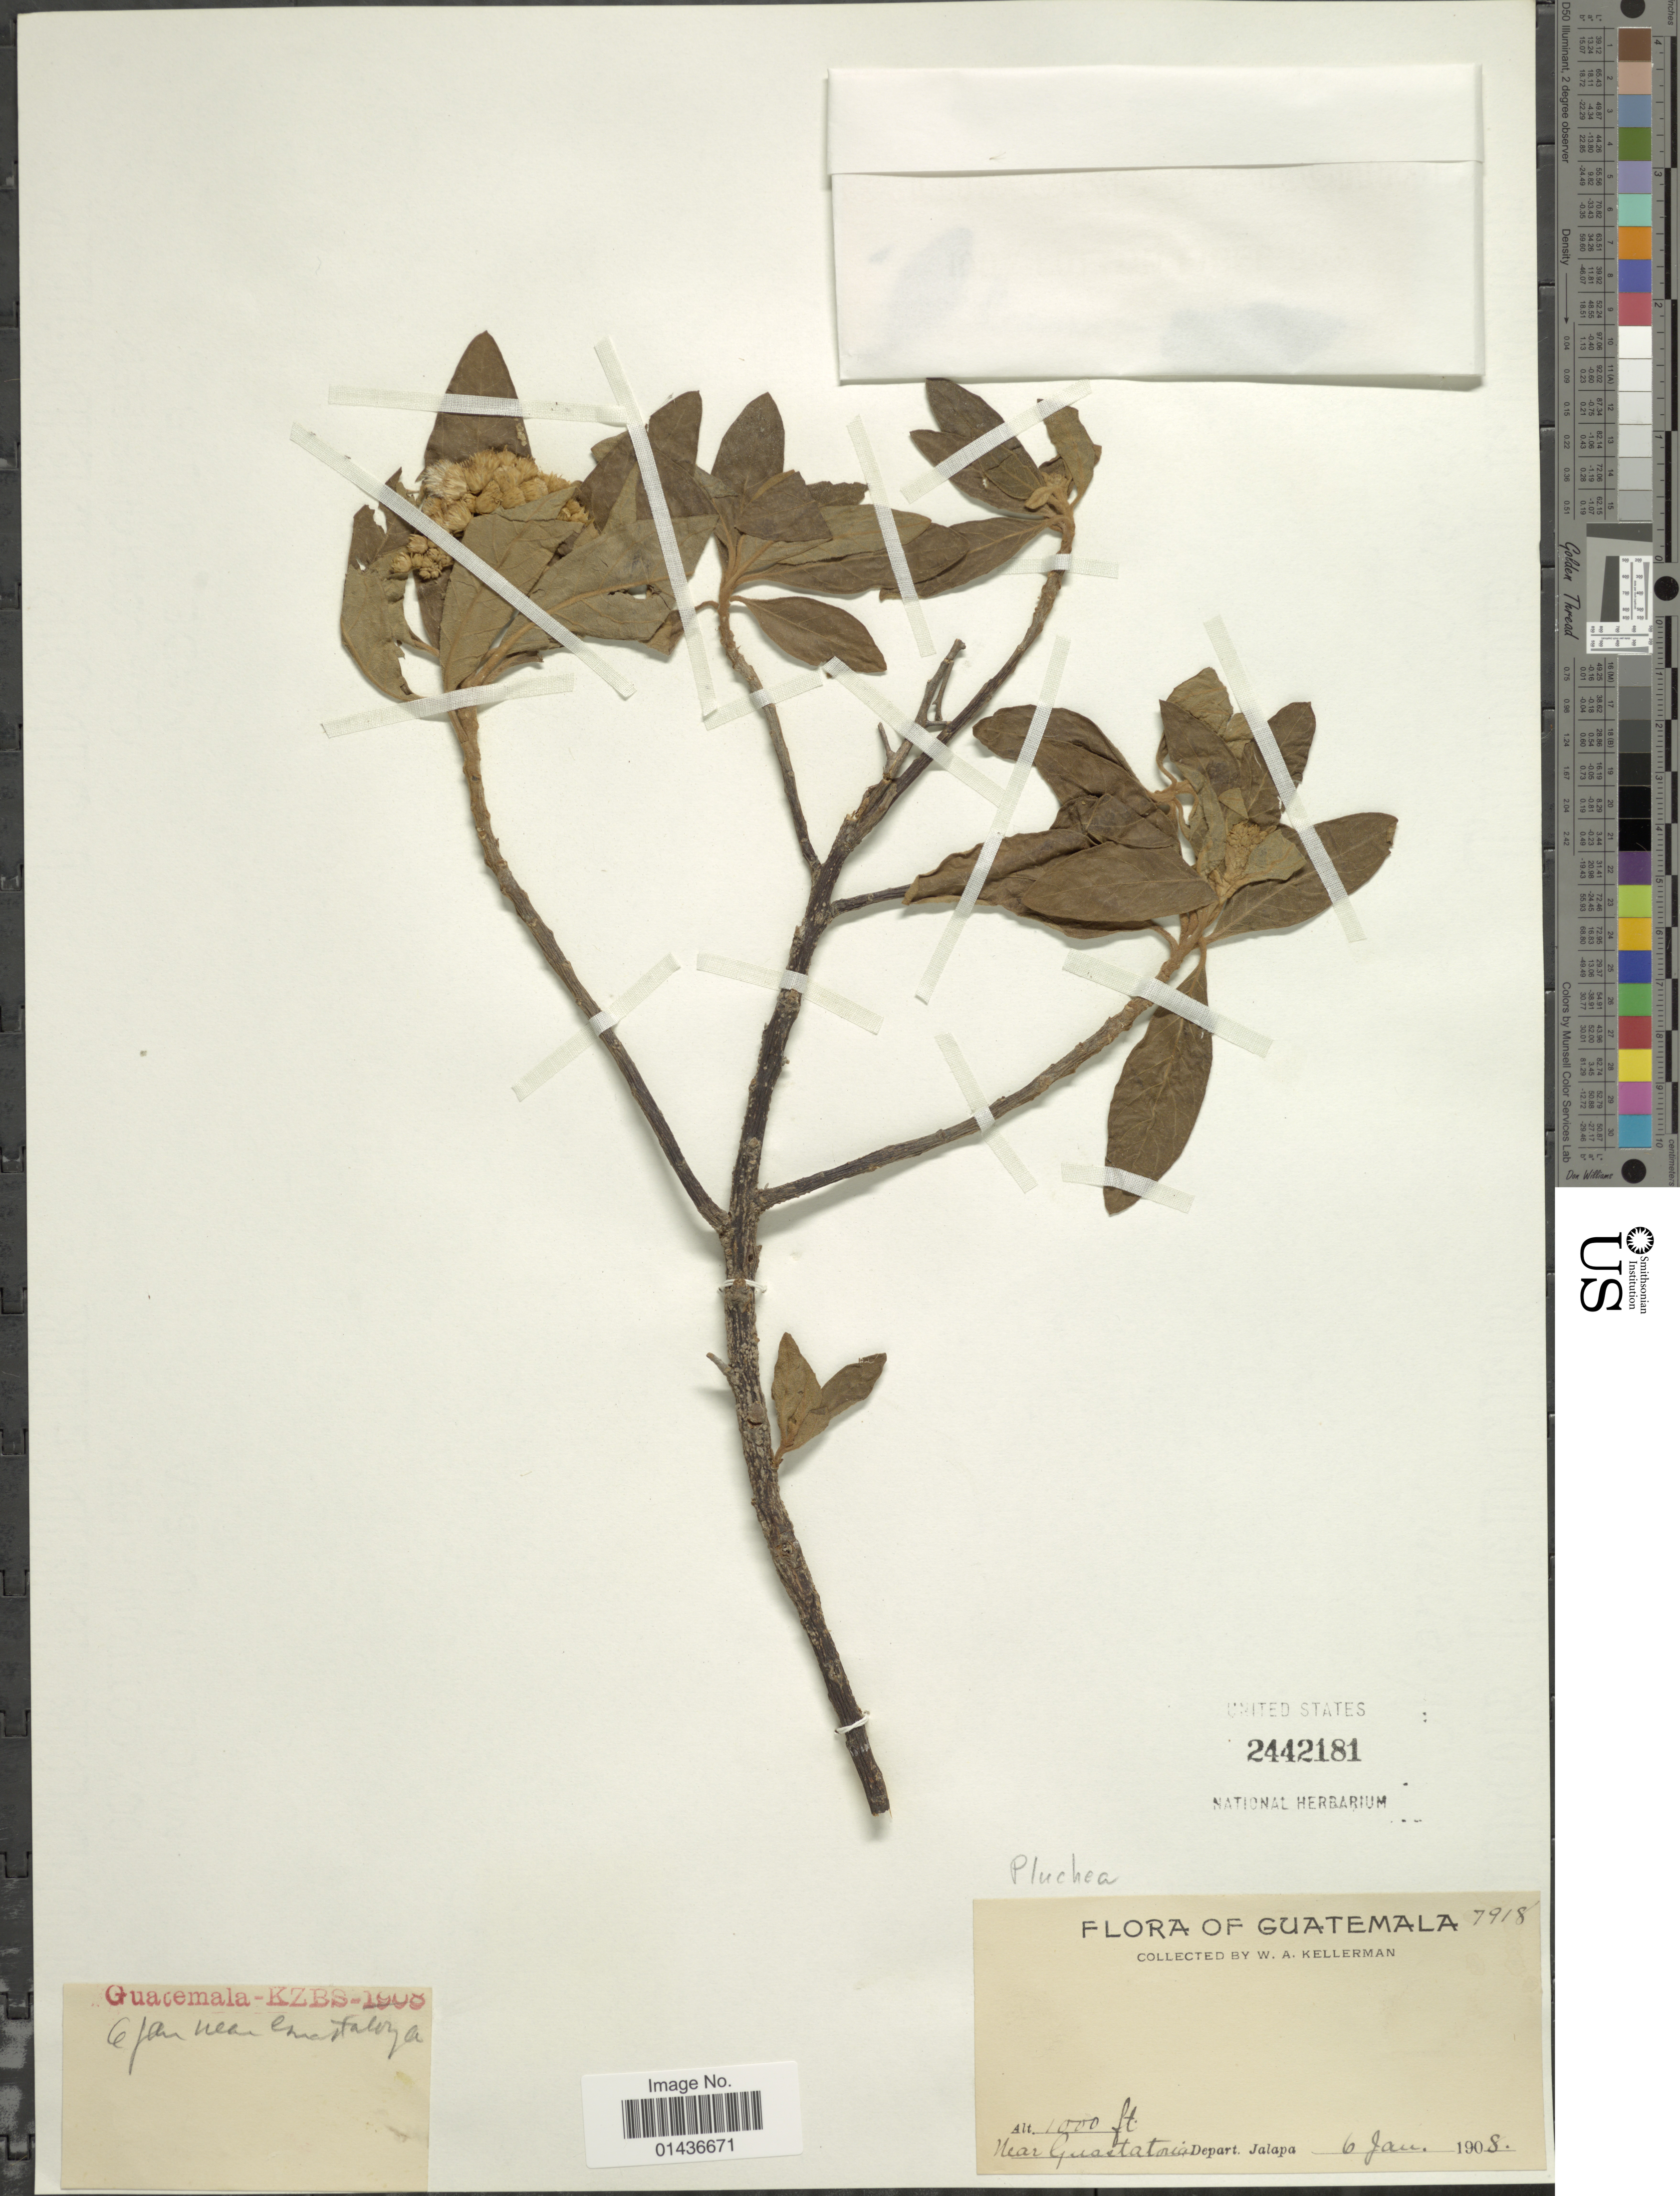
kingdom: Plantae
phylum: Tracheophyta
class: Magnoliopsida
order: Asterales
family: Asteraceae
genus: Pluchea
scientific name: Pluchea sp.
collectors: W. Kellerman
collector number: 7918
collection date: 1908-01-06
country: Guatemala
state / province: Jalapa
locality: Near Gustatoya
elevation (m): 305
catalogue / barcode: US 2442181